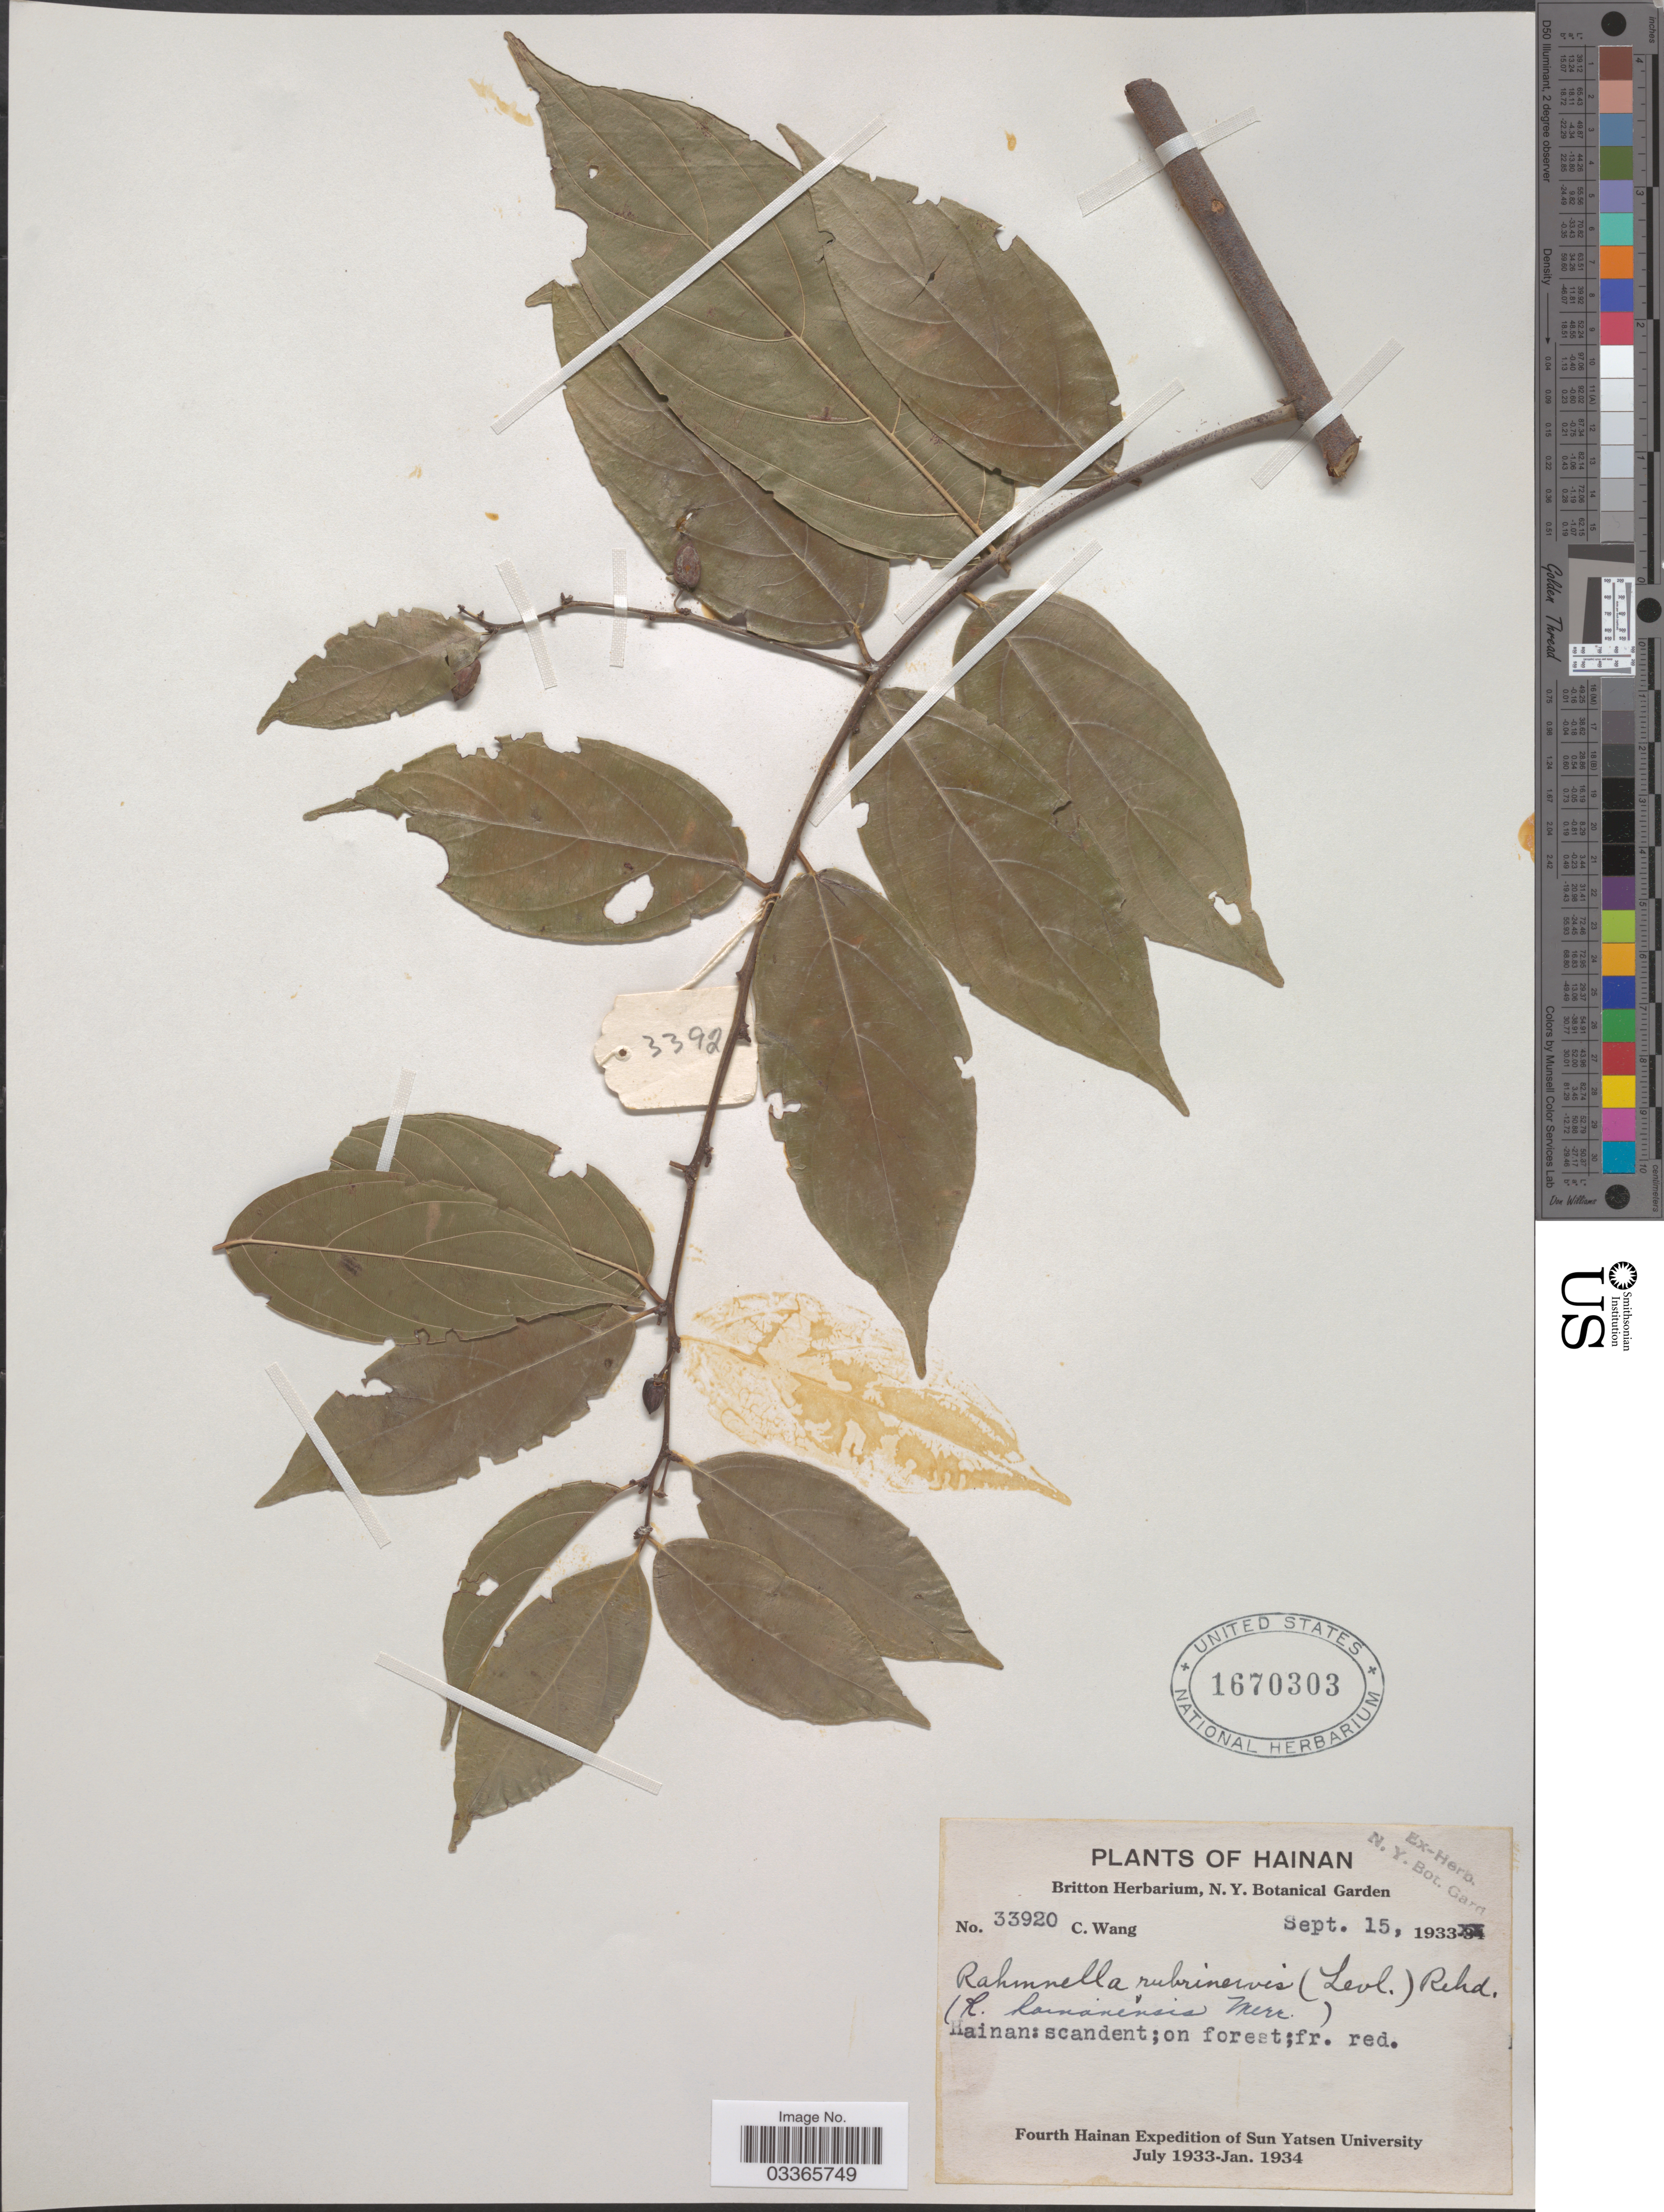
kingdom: Plantae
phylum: Tracheophyta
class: Magnoliopsida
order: Rosales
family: Rhamnaceae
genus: Rhamnella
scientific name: Rhamnella rubrinervis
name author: (H. Lév.) Rehder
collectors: C. Wang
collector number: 33920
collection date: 1933-09-15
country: China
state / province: Hainan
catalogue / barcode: US 1670303